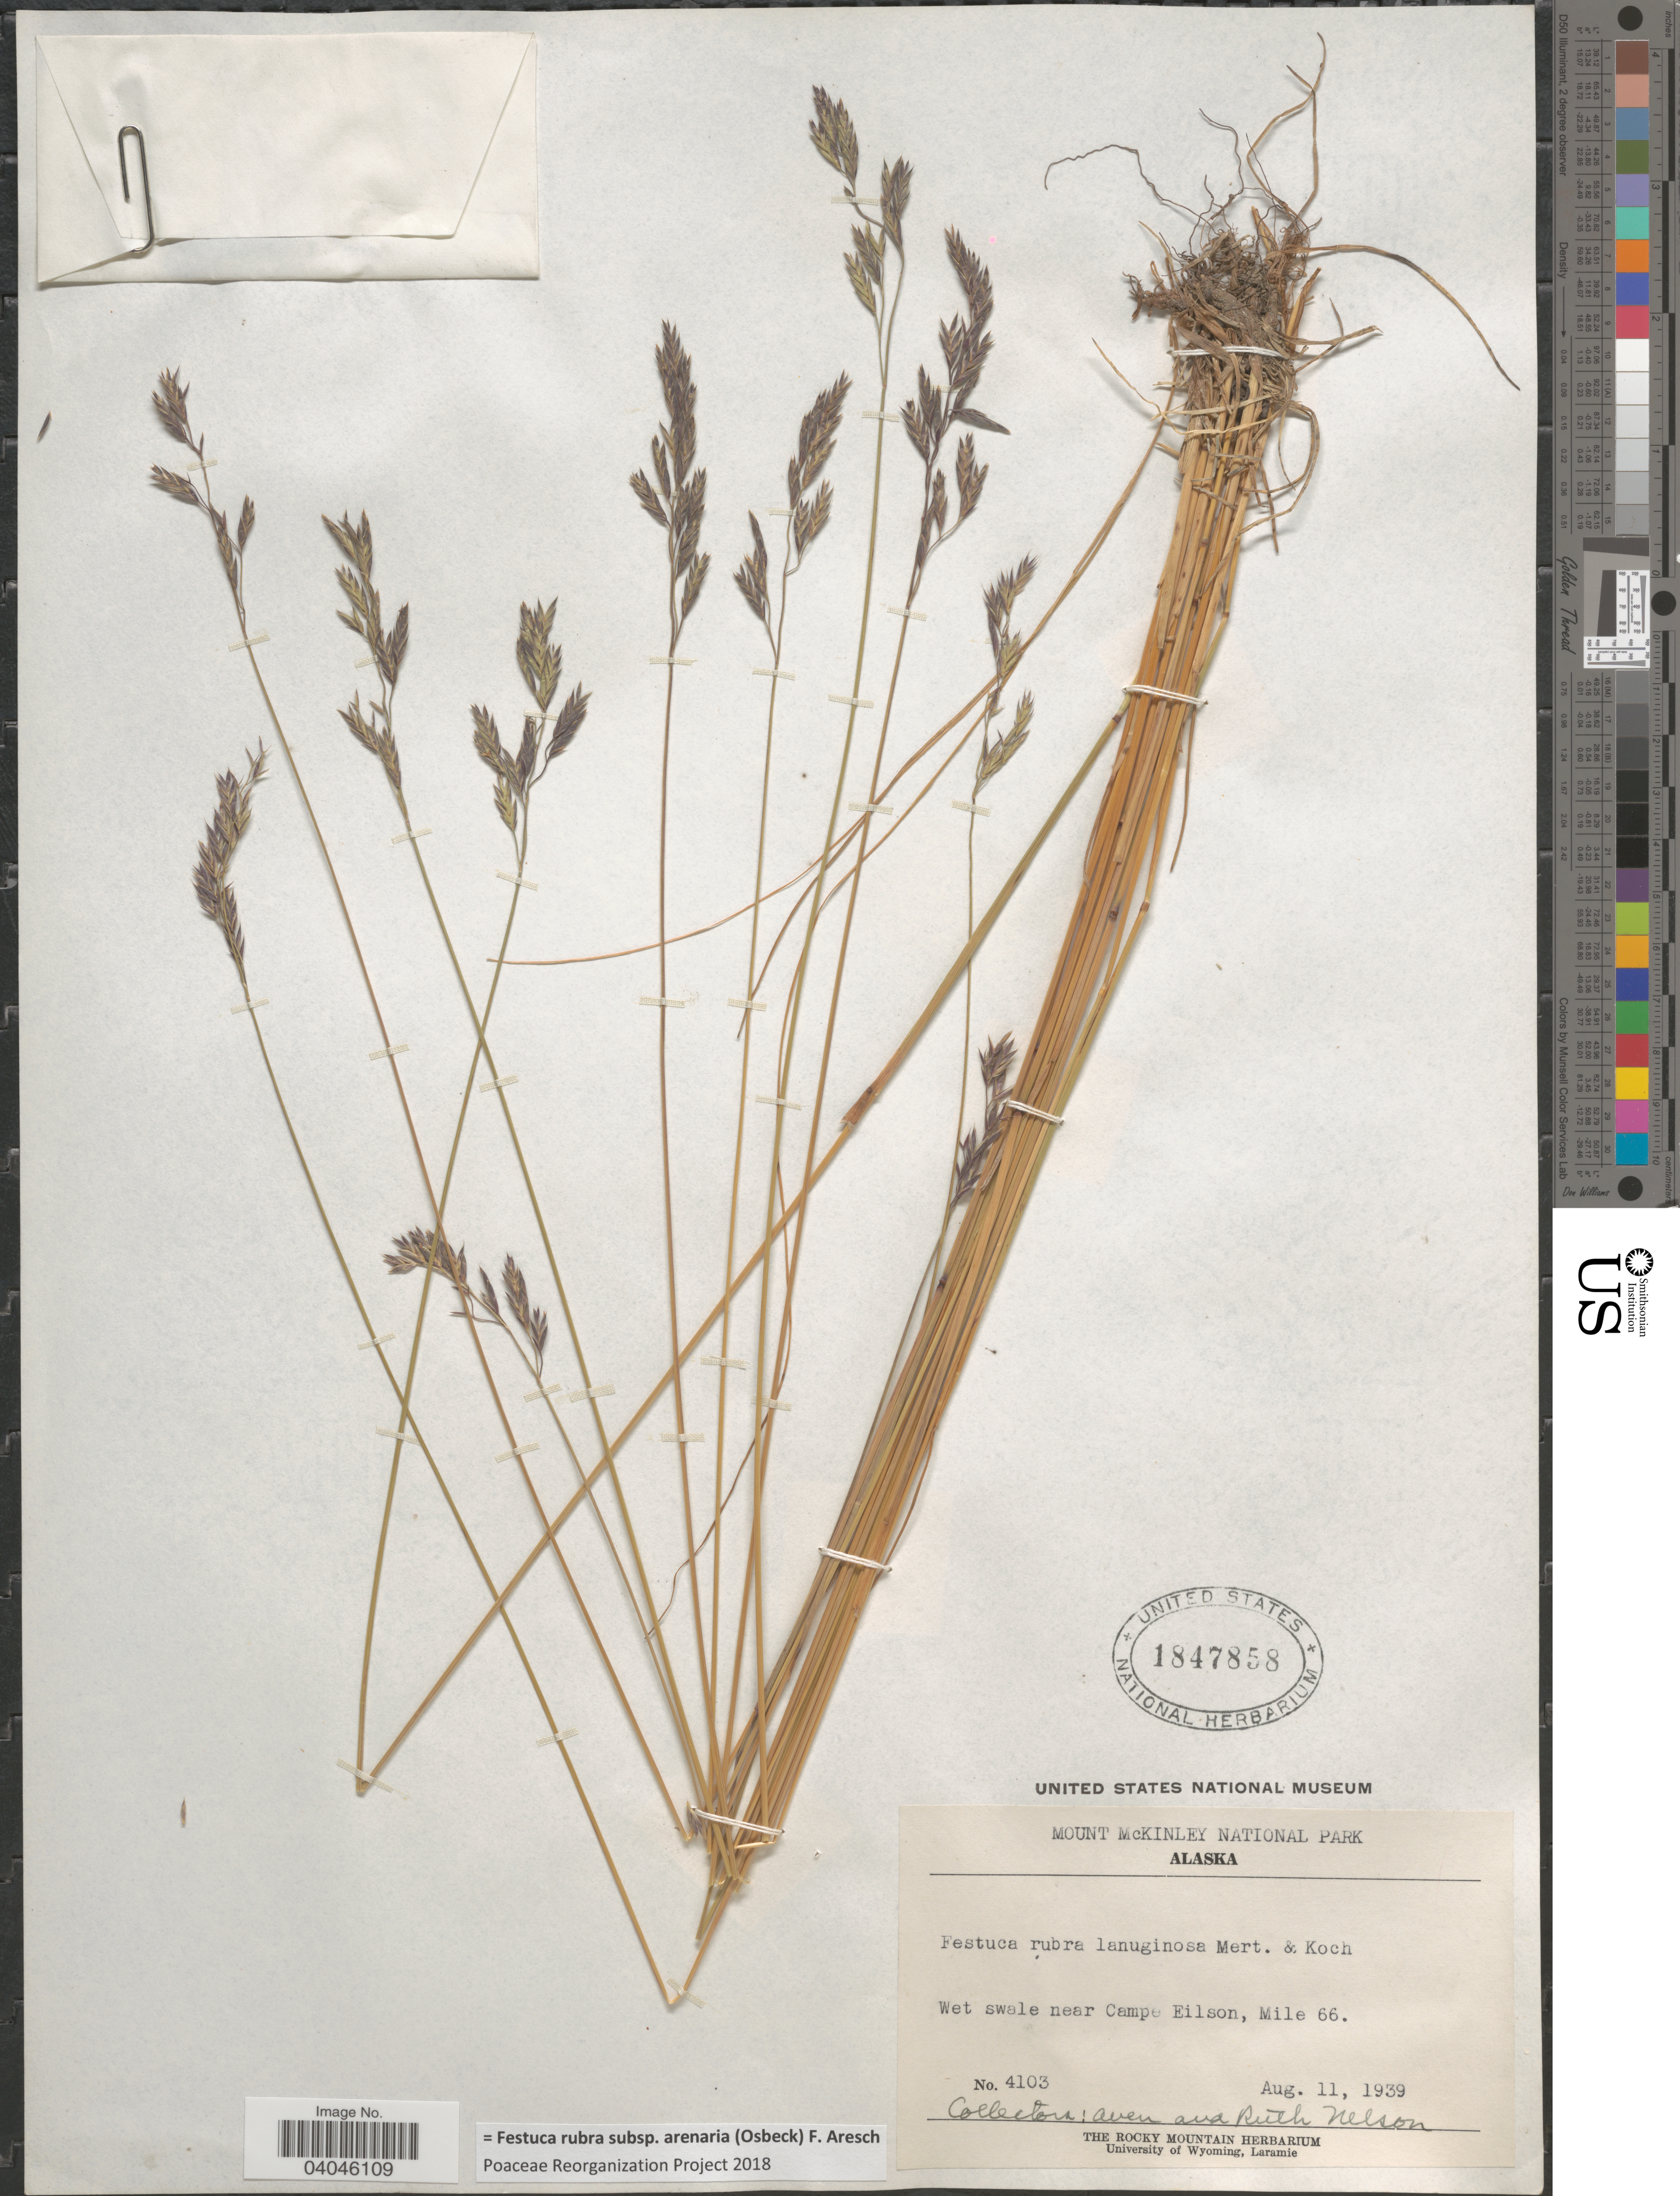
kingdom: Plantae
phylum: Tracheophyta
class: Liliopsida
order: Poales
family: Poaceae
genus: Festuca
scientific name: Festuca rubra subsp. arenaria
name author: (Osbeck) F. Aresch.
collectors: A. Nelson & R. A. Nelson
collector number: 4103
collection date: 1939-08-11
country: United States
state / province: Alaska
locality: Mount McKinley National Park. Wet swale near Campe Eilson, Mile 66.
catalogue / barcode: US 1847858